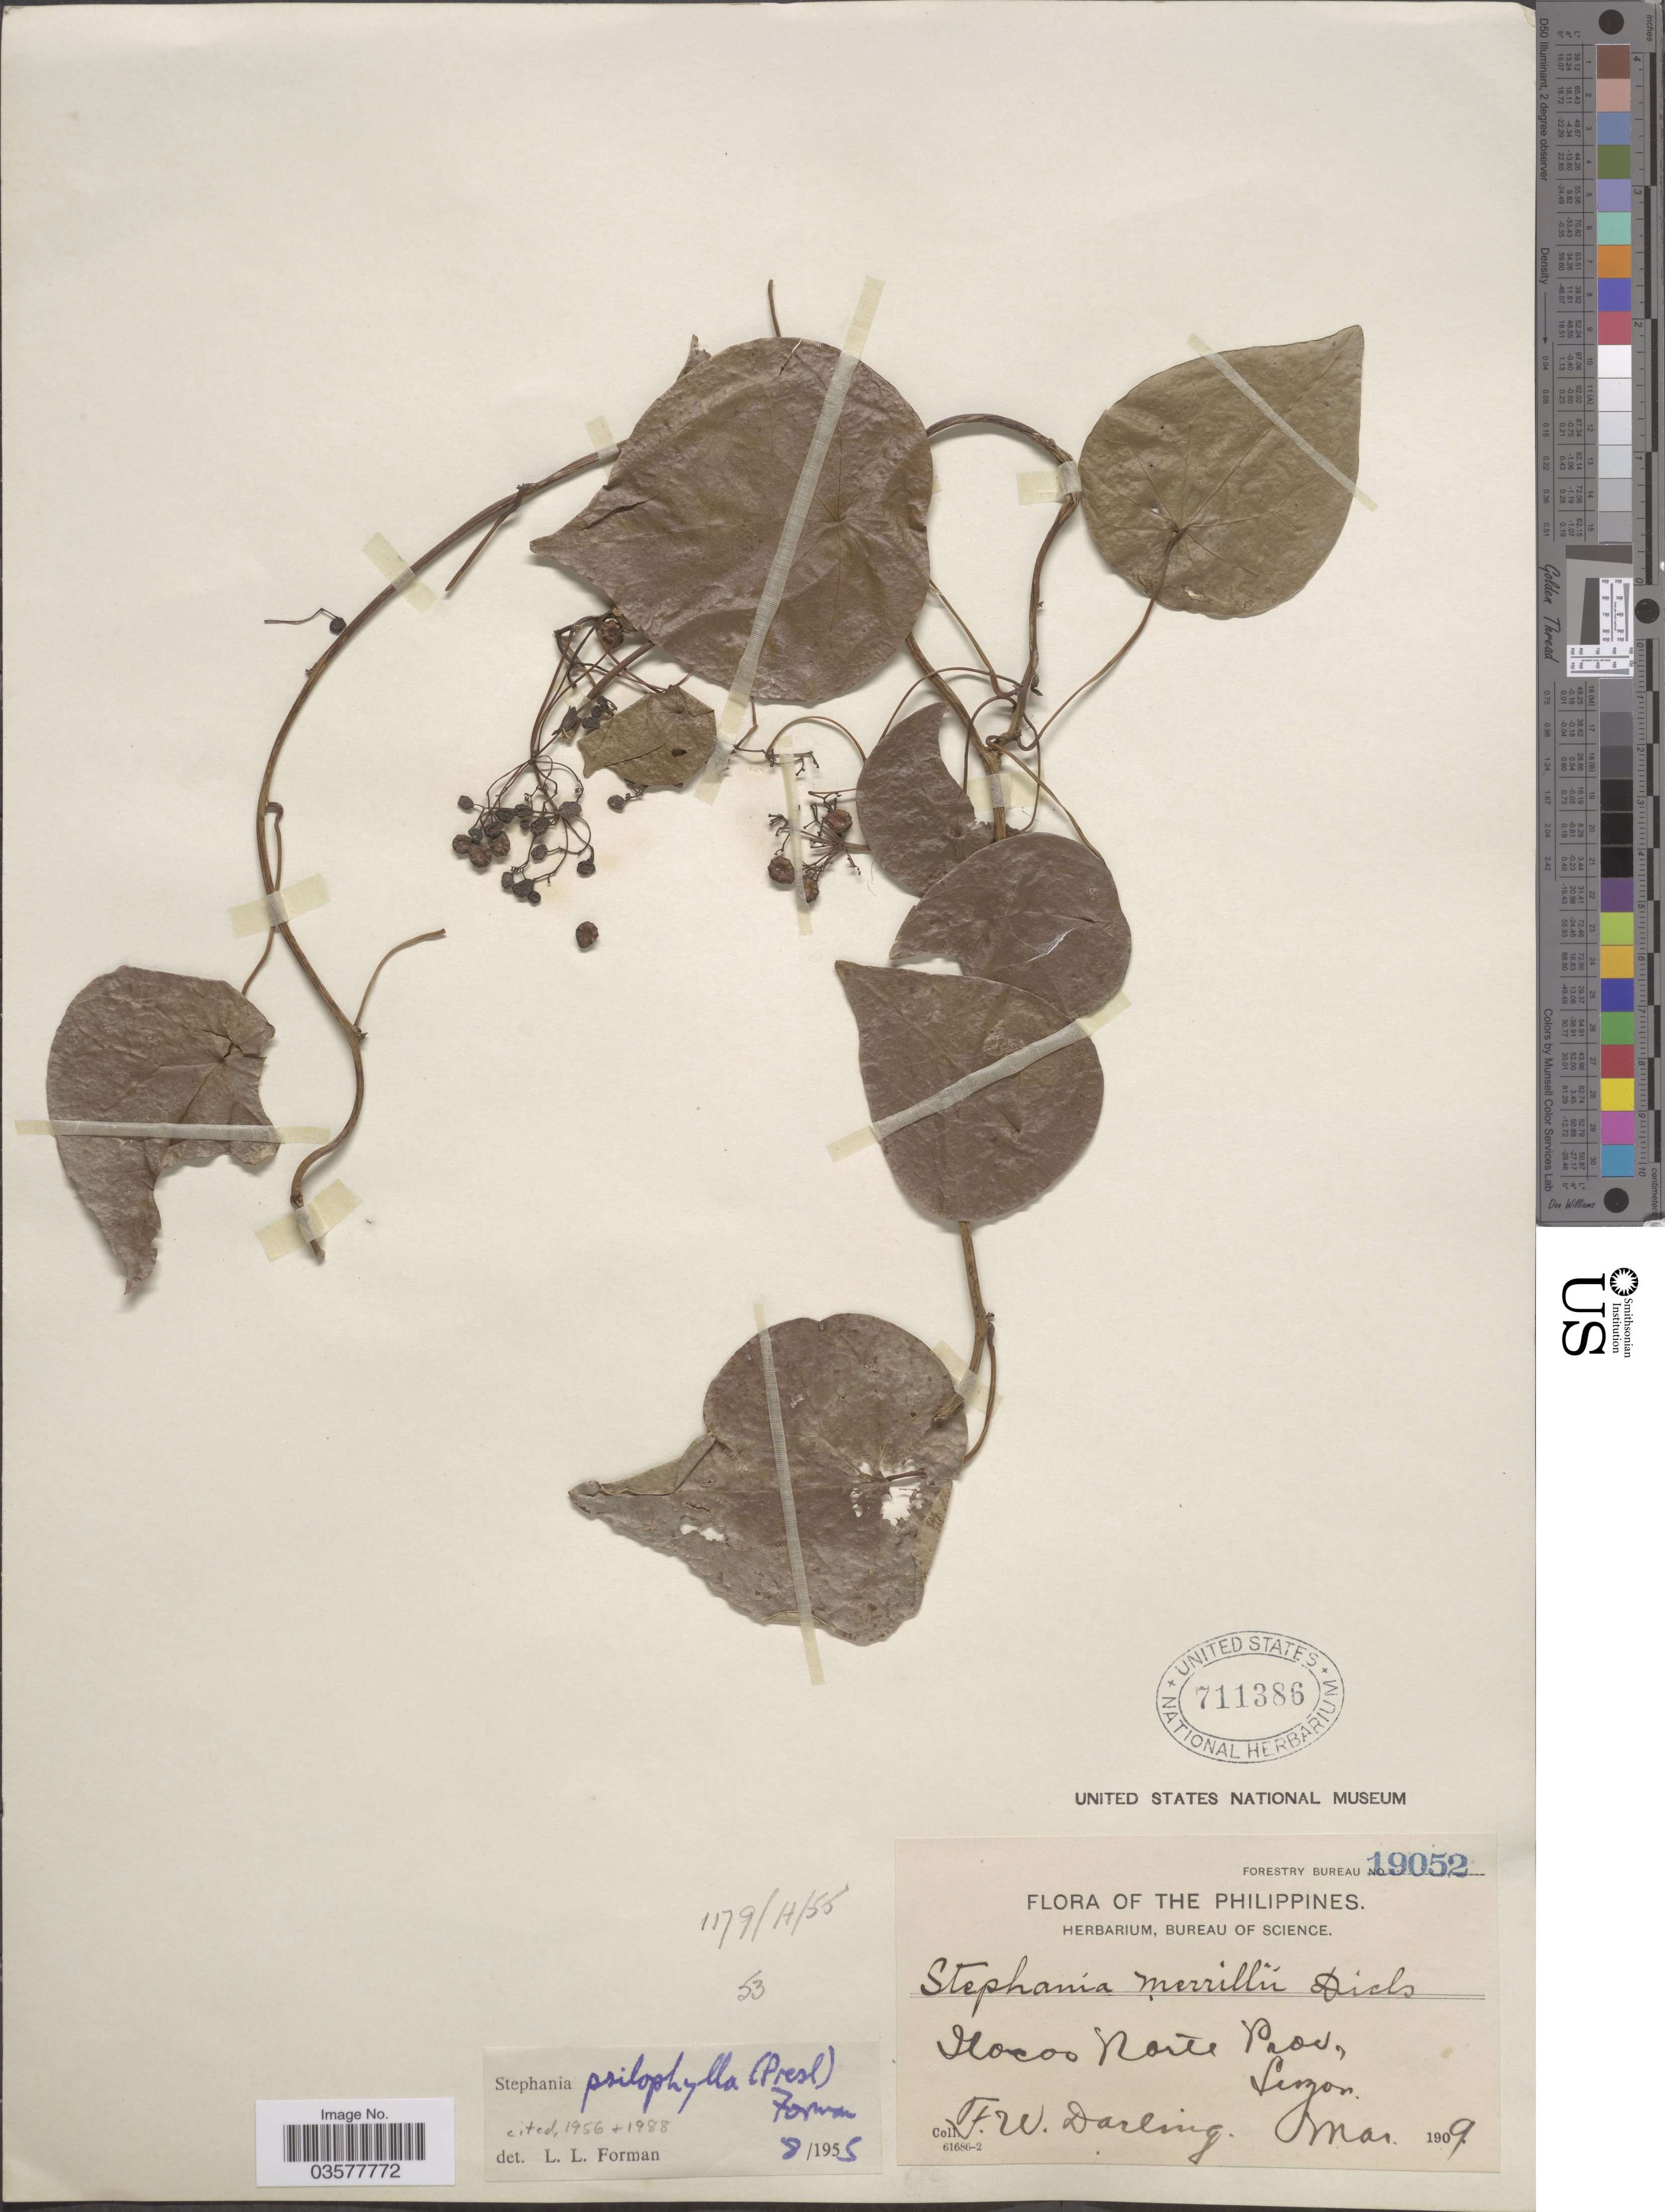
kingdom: Plantae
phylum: Tracheophyta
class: Magnoliopsida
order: Ranunculales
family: Menispermaceae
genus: Stephania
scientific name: Stephania psilophylla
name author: (C. Presl) Forman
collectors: F. Darling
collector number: Forestry Bureau 19052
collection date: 1909-03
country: Philippines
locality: Ilocos Norte Prov, Luzon.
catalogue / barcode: US 711386